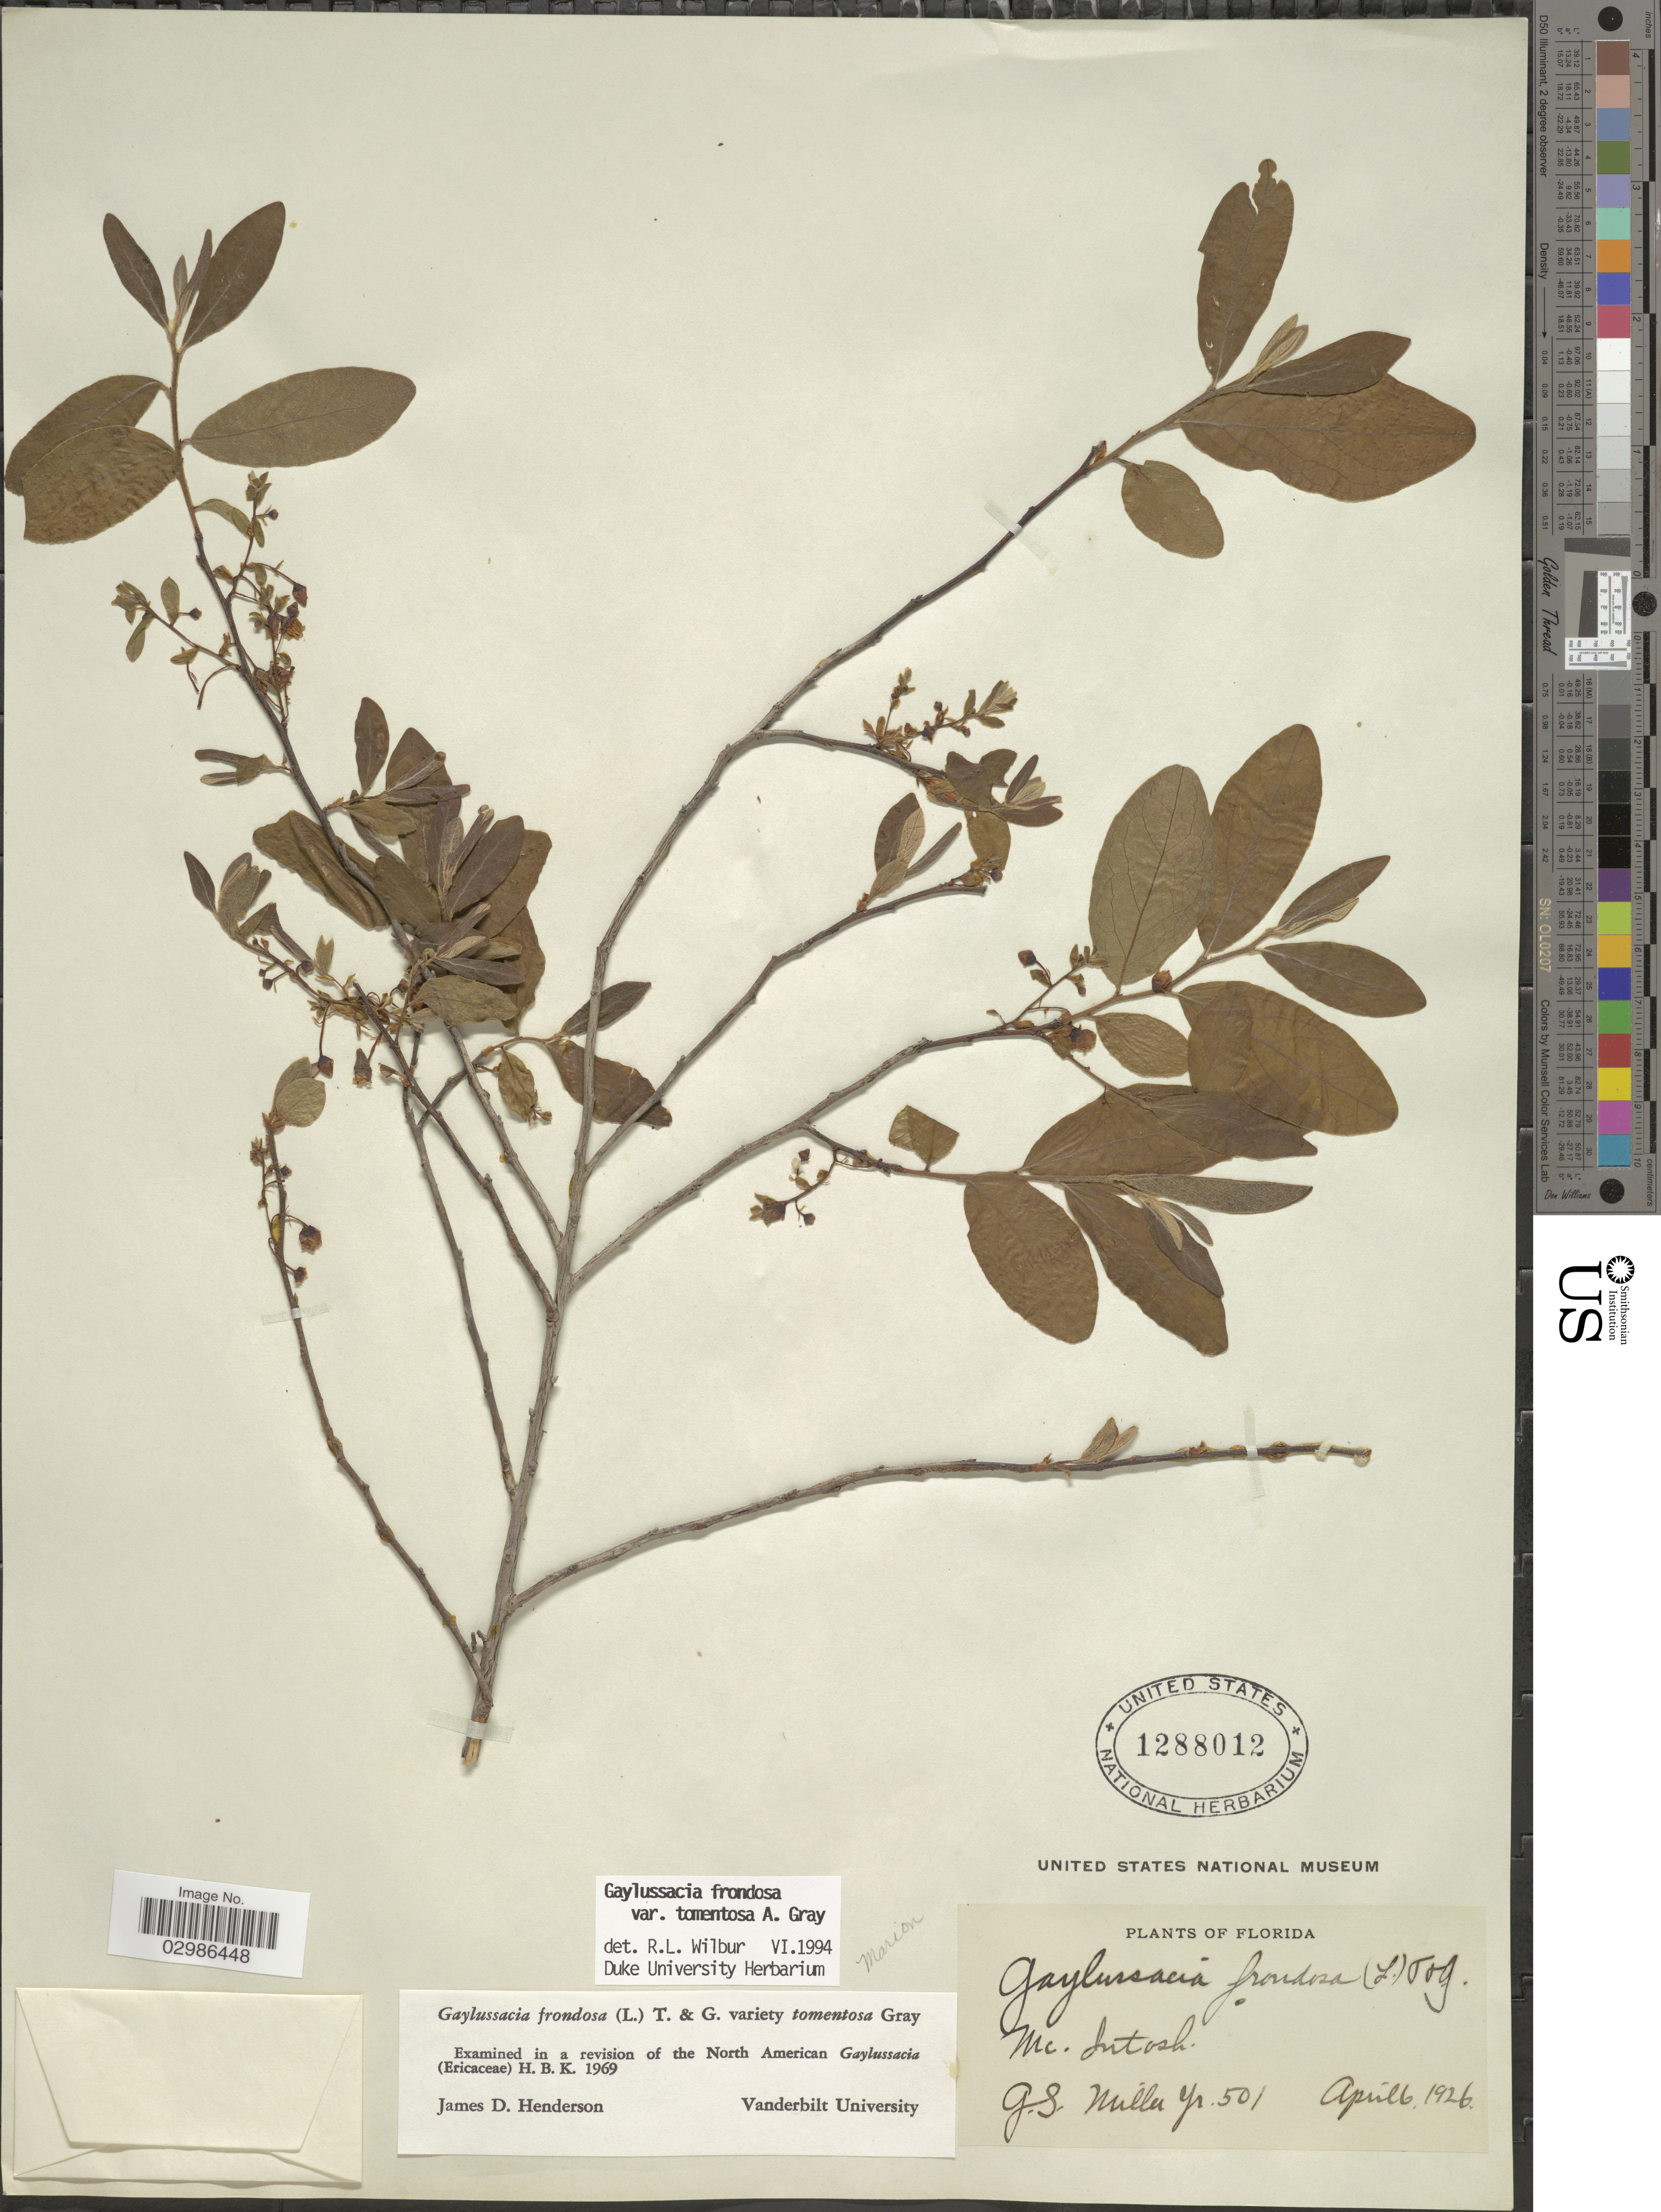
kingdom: Plantae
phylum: Tracheophyta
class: Magnoliopsida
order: Ericales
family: Ericaceae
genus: Gaylussacia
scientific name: Gaylussacia frondosa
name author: (L.) Torr. & A. Gray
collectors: G. S. Miller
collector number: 501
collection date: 1926-04-06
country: United States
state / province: Florida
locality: McIntosh. Marion.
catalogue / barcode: US 1288012